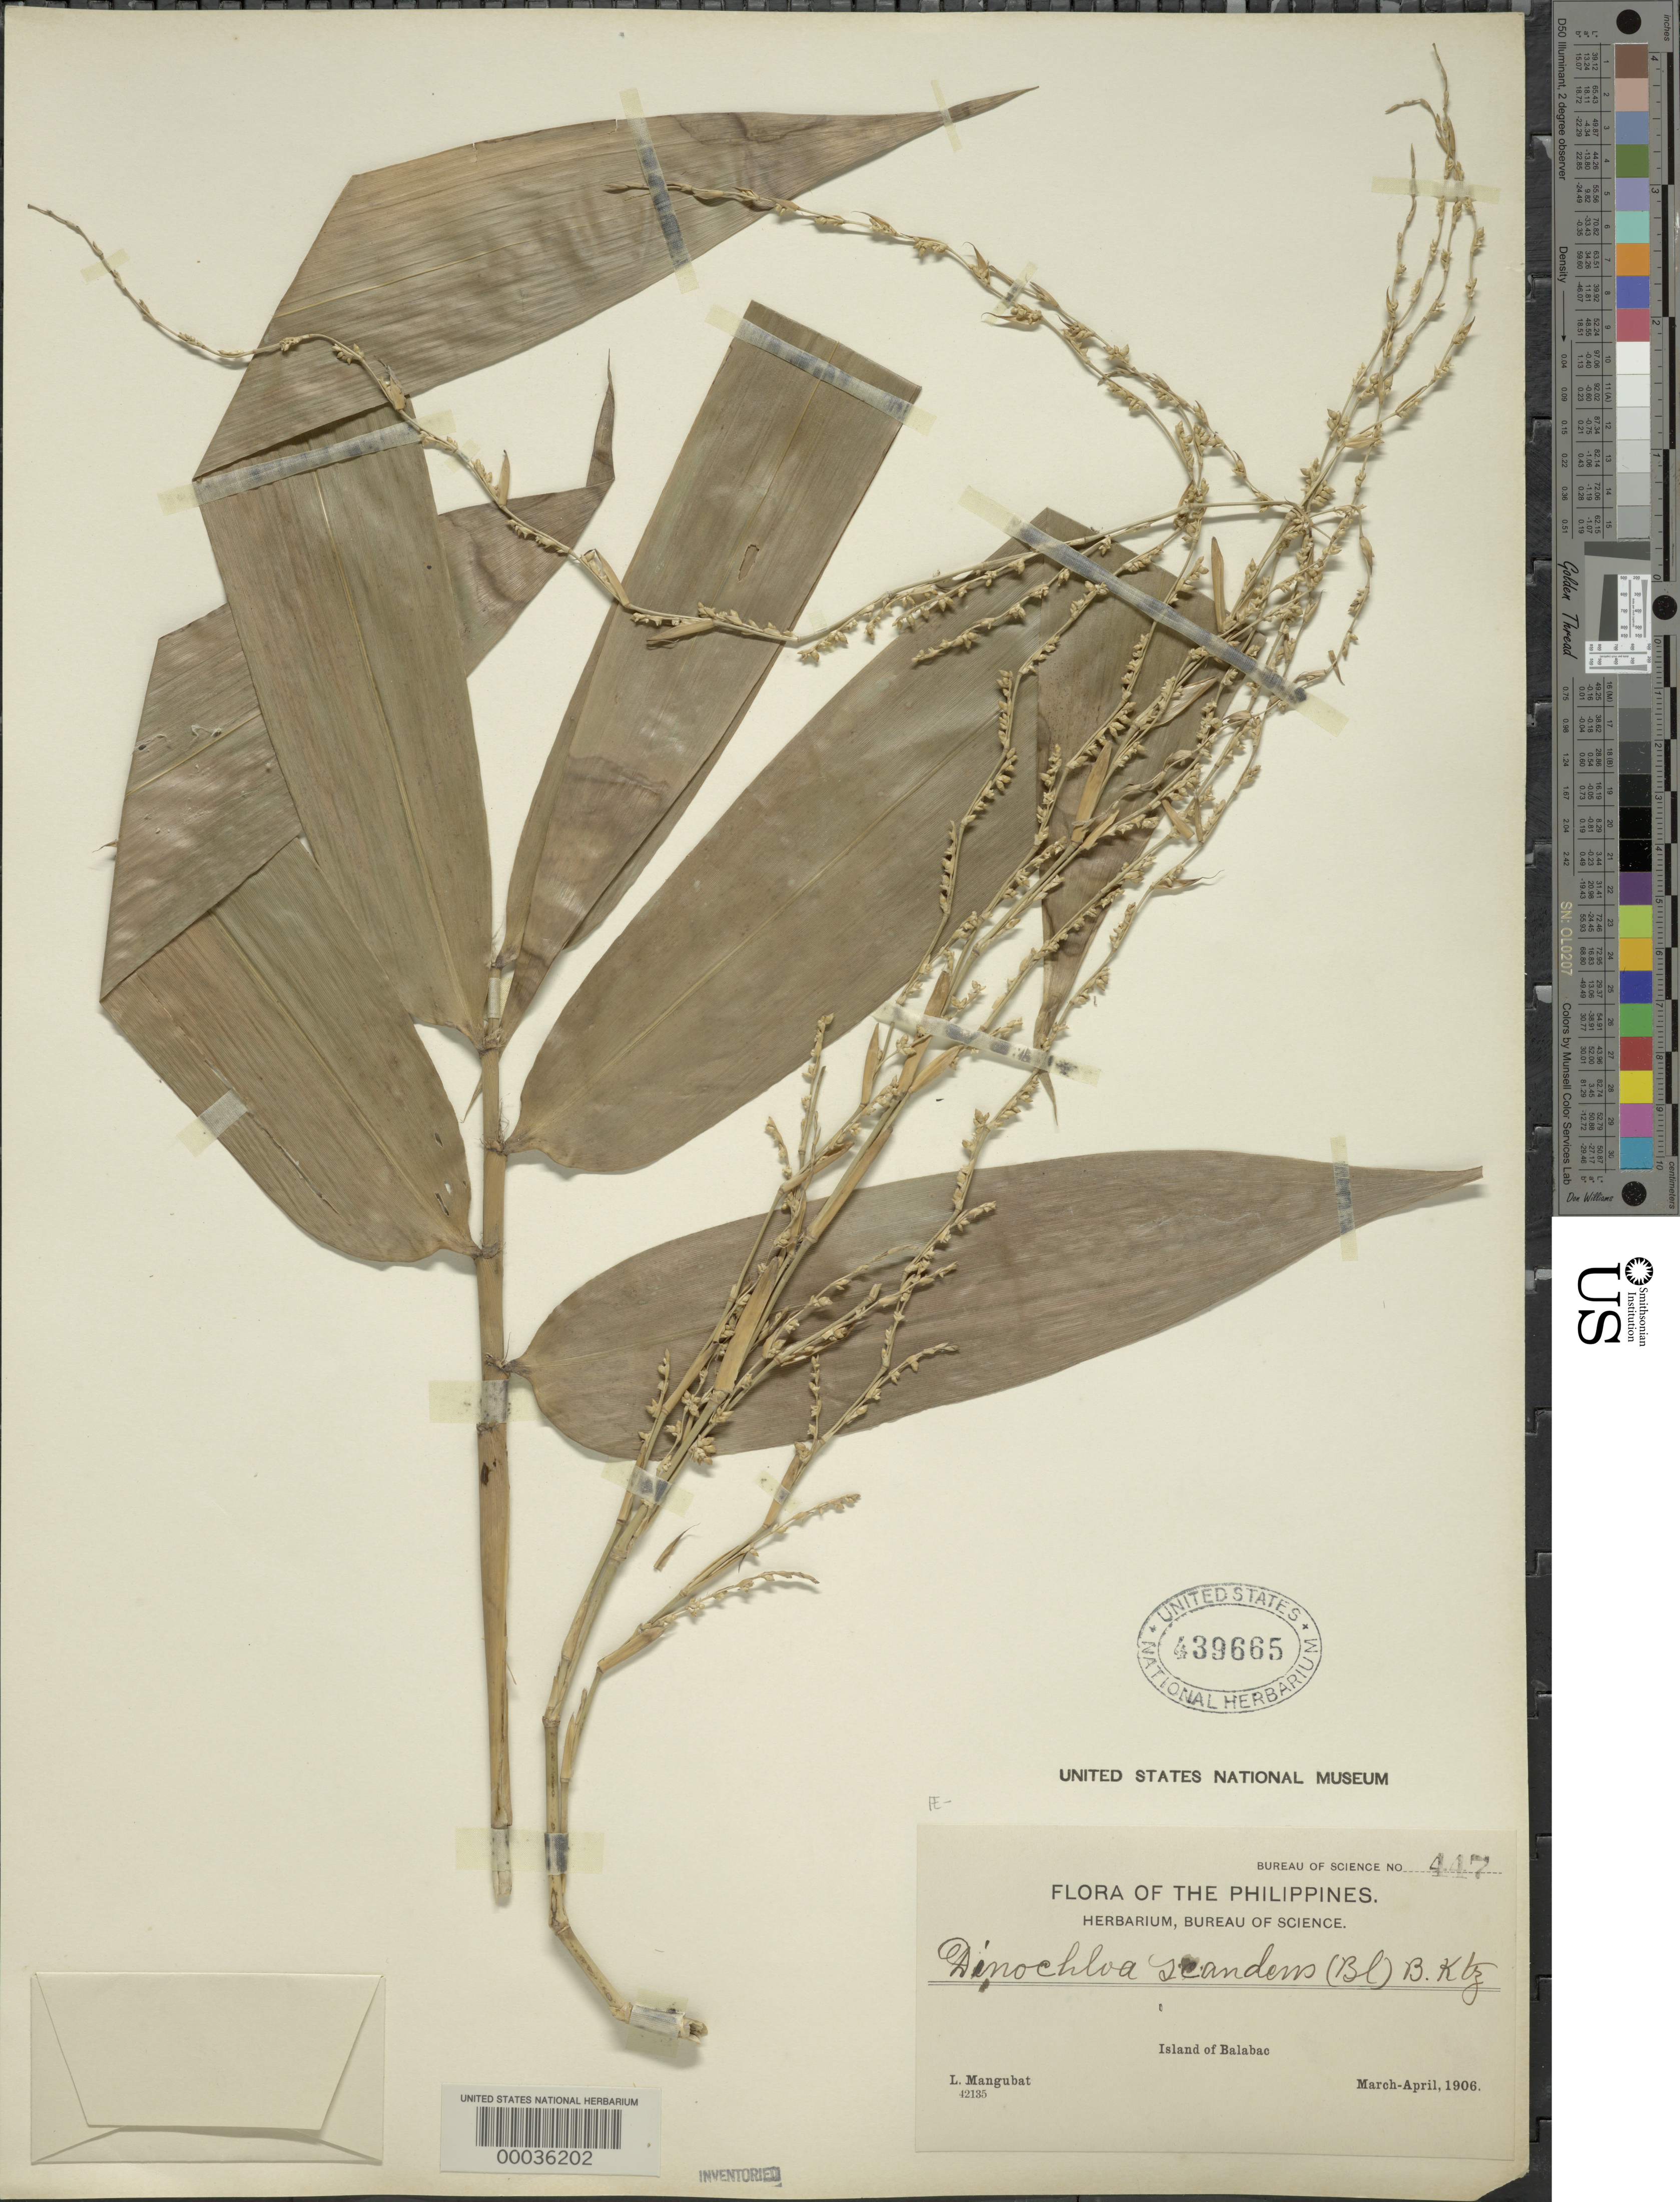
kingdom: Plantae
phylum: Tracheophyta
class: Liliopsida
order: Poales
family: Poaceae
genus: Dinochloa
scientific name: Dinochloa scandens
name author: (Blume ex Nees) Kuntze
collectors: L. Mangubat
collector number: Pbs 447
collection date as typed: Mar 1906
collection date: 1906-03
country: Philippines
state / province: Mimaropa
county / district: Palawan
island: Palawan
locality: Island of balabac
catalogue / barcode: US 439665